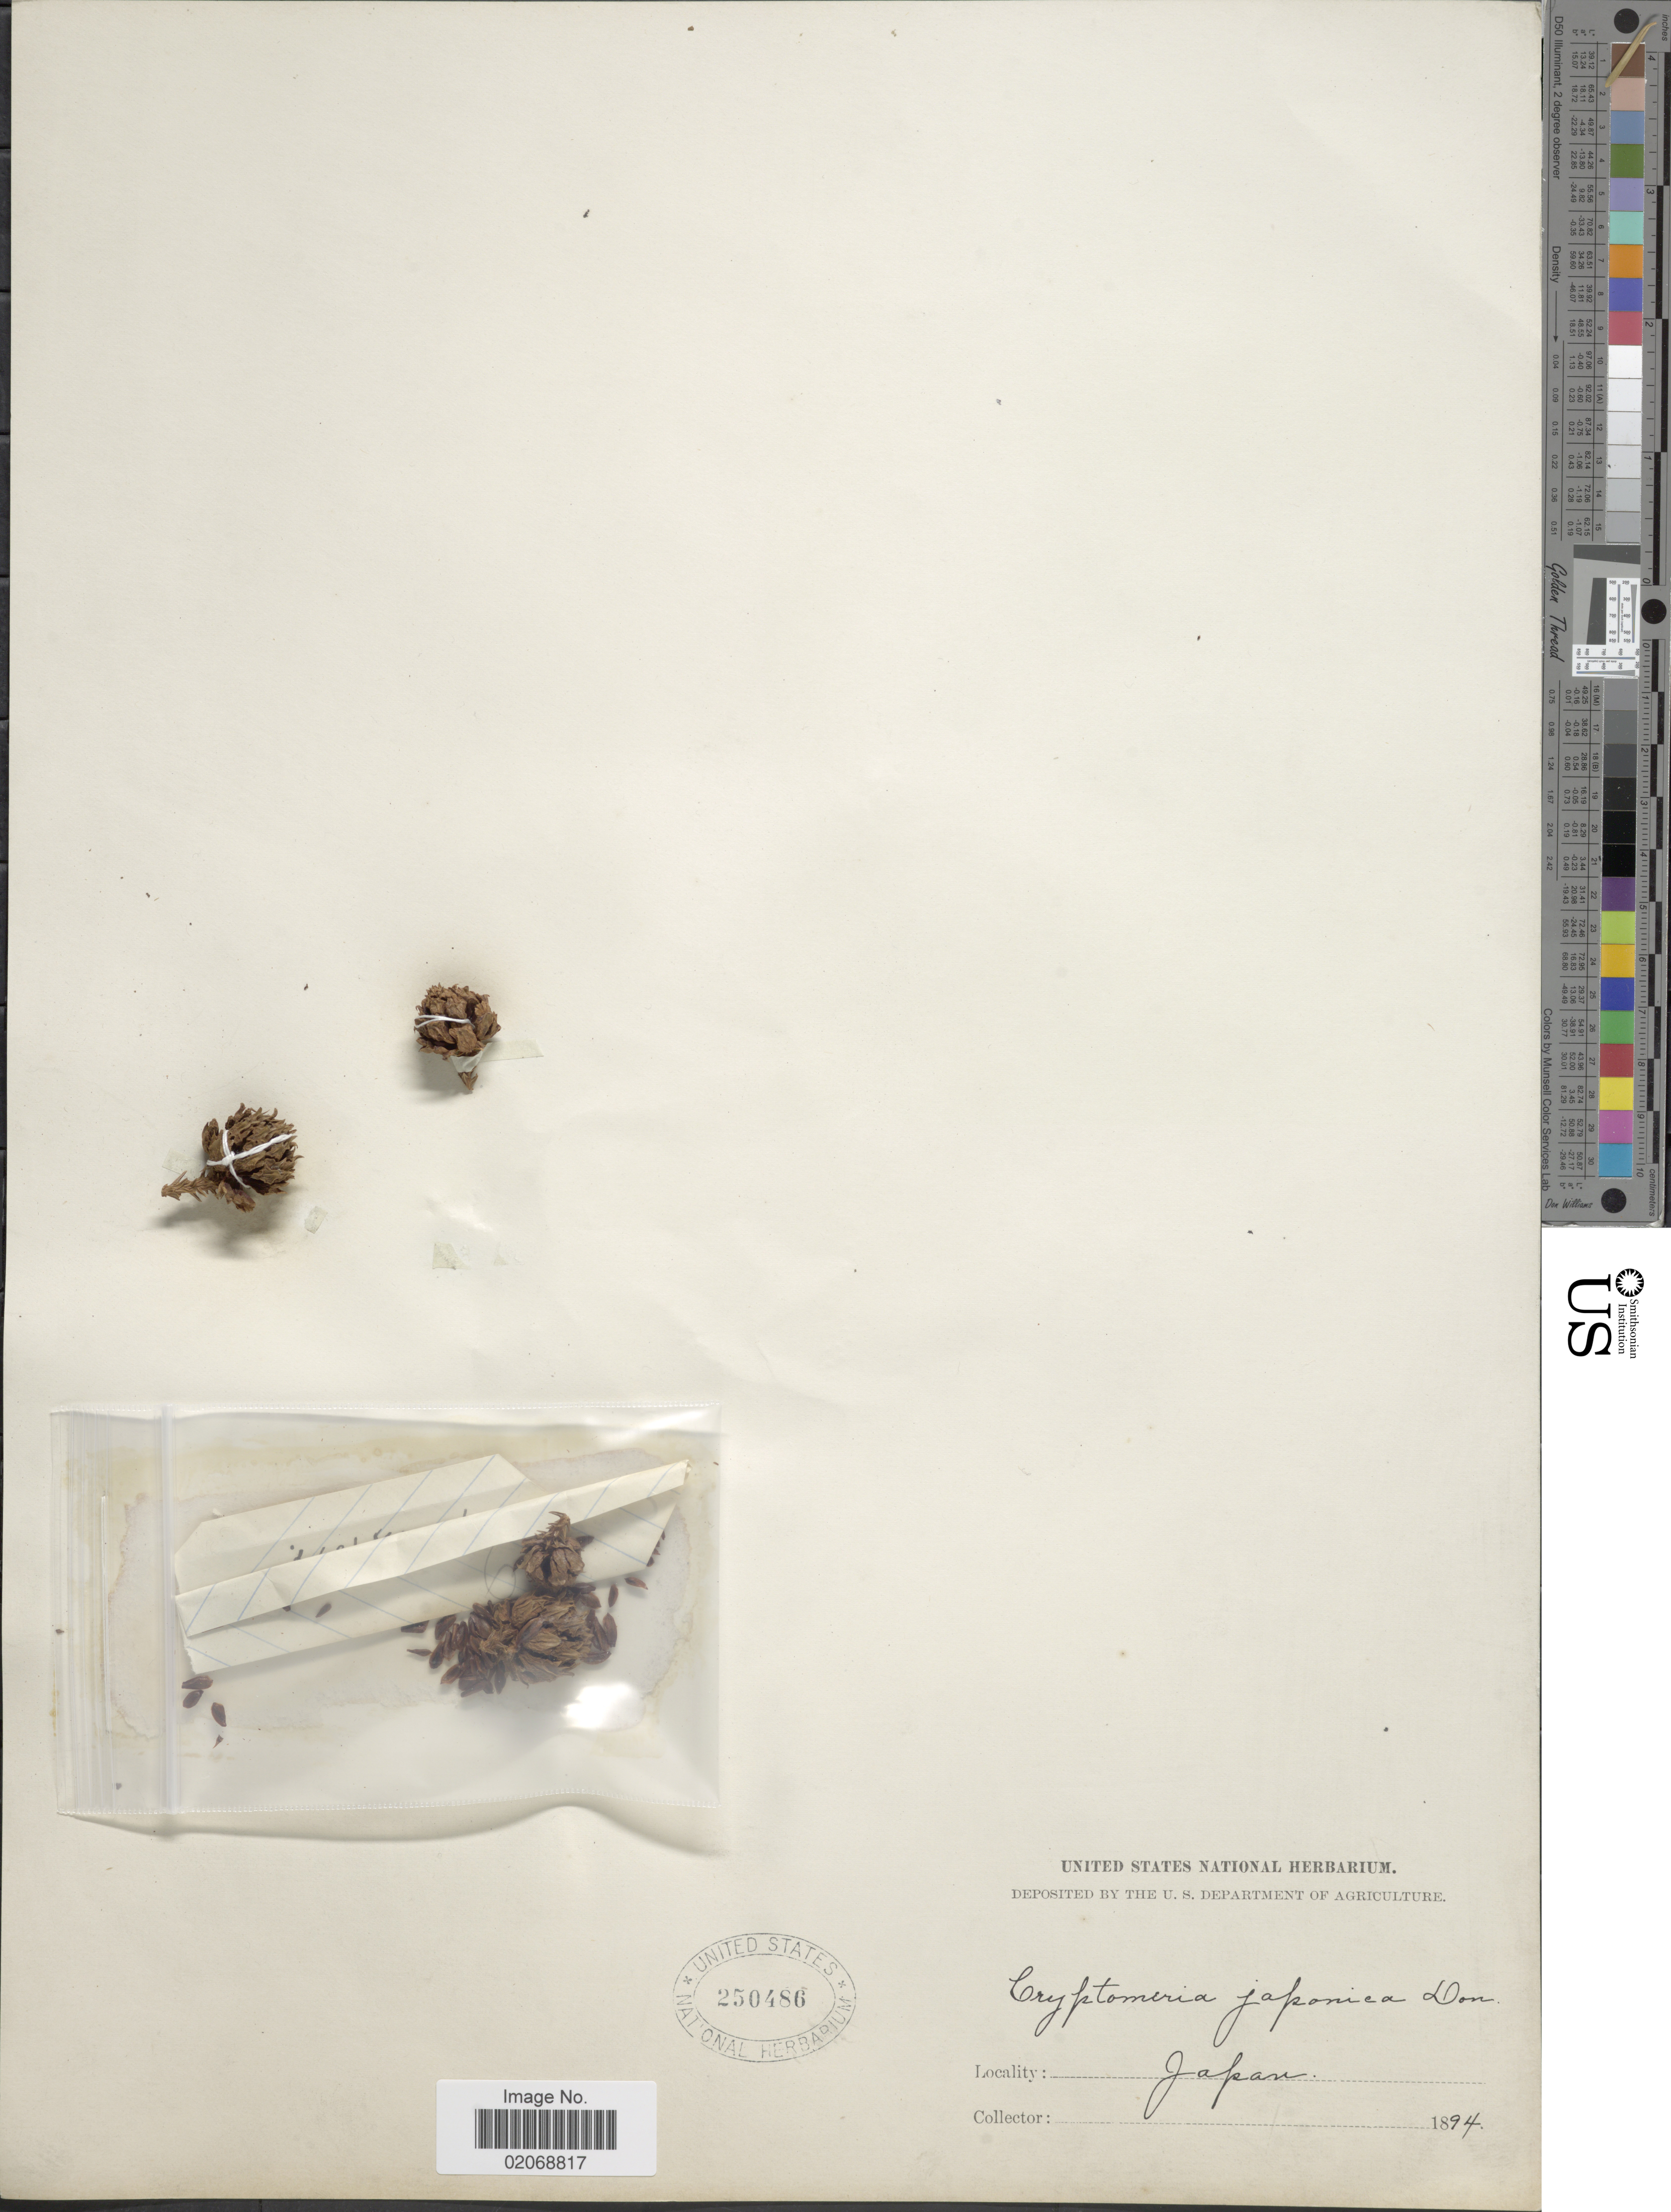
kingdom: Plantae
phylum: Tracheophyta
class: Pinopsida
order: Pinales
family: Cupressaceae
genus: Cryptomeria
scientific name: Cryptomeria japonica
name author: (Thunb. ex L. f.) D. Don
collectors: ex herb. United States National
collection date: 1894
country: Japan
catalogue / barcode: US 250486